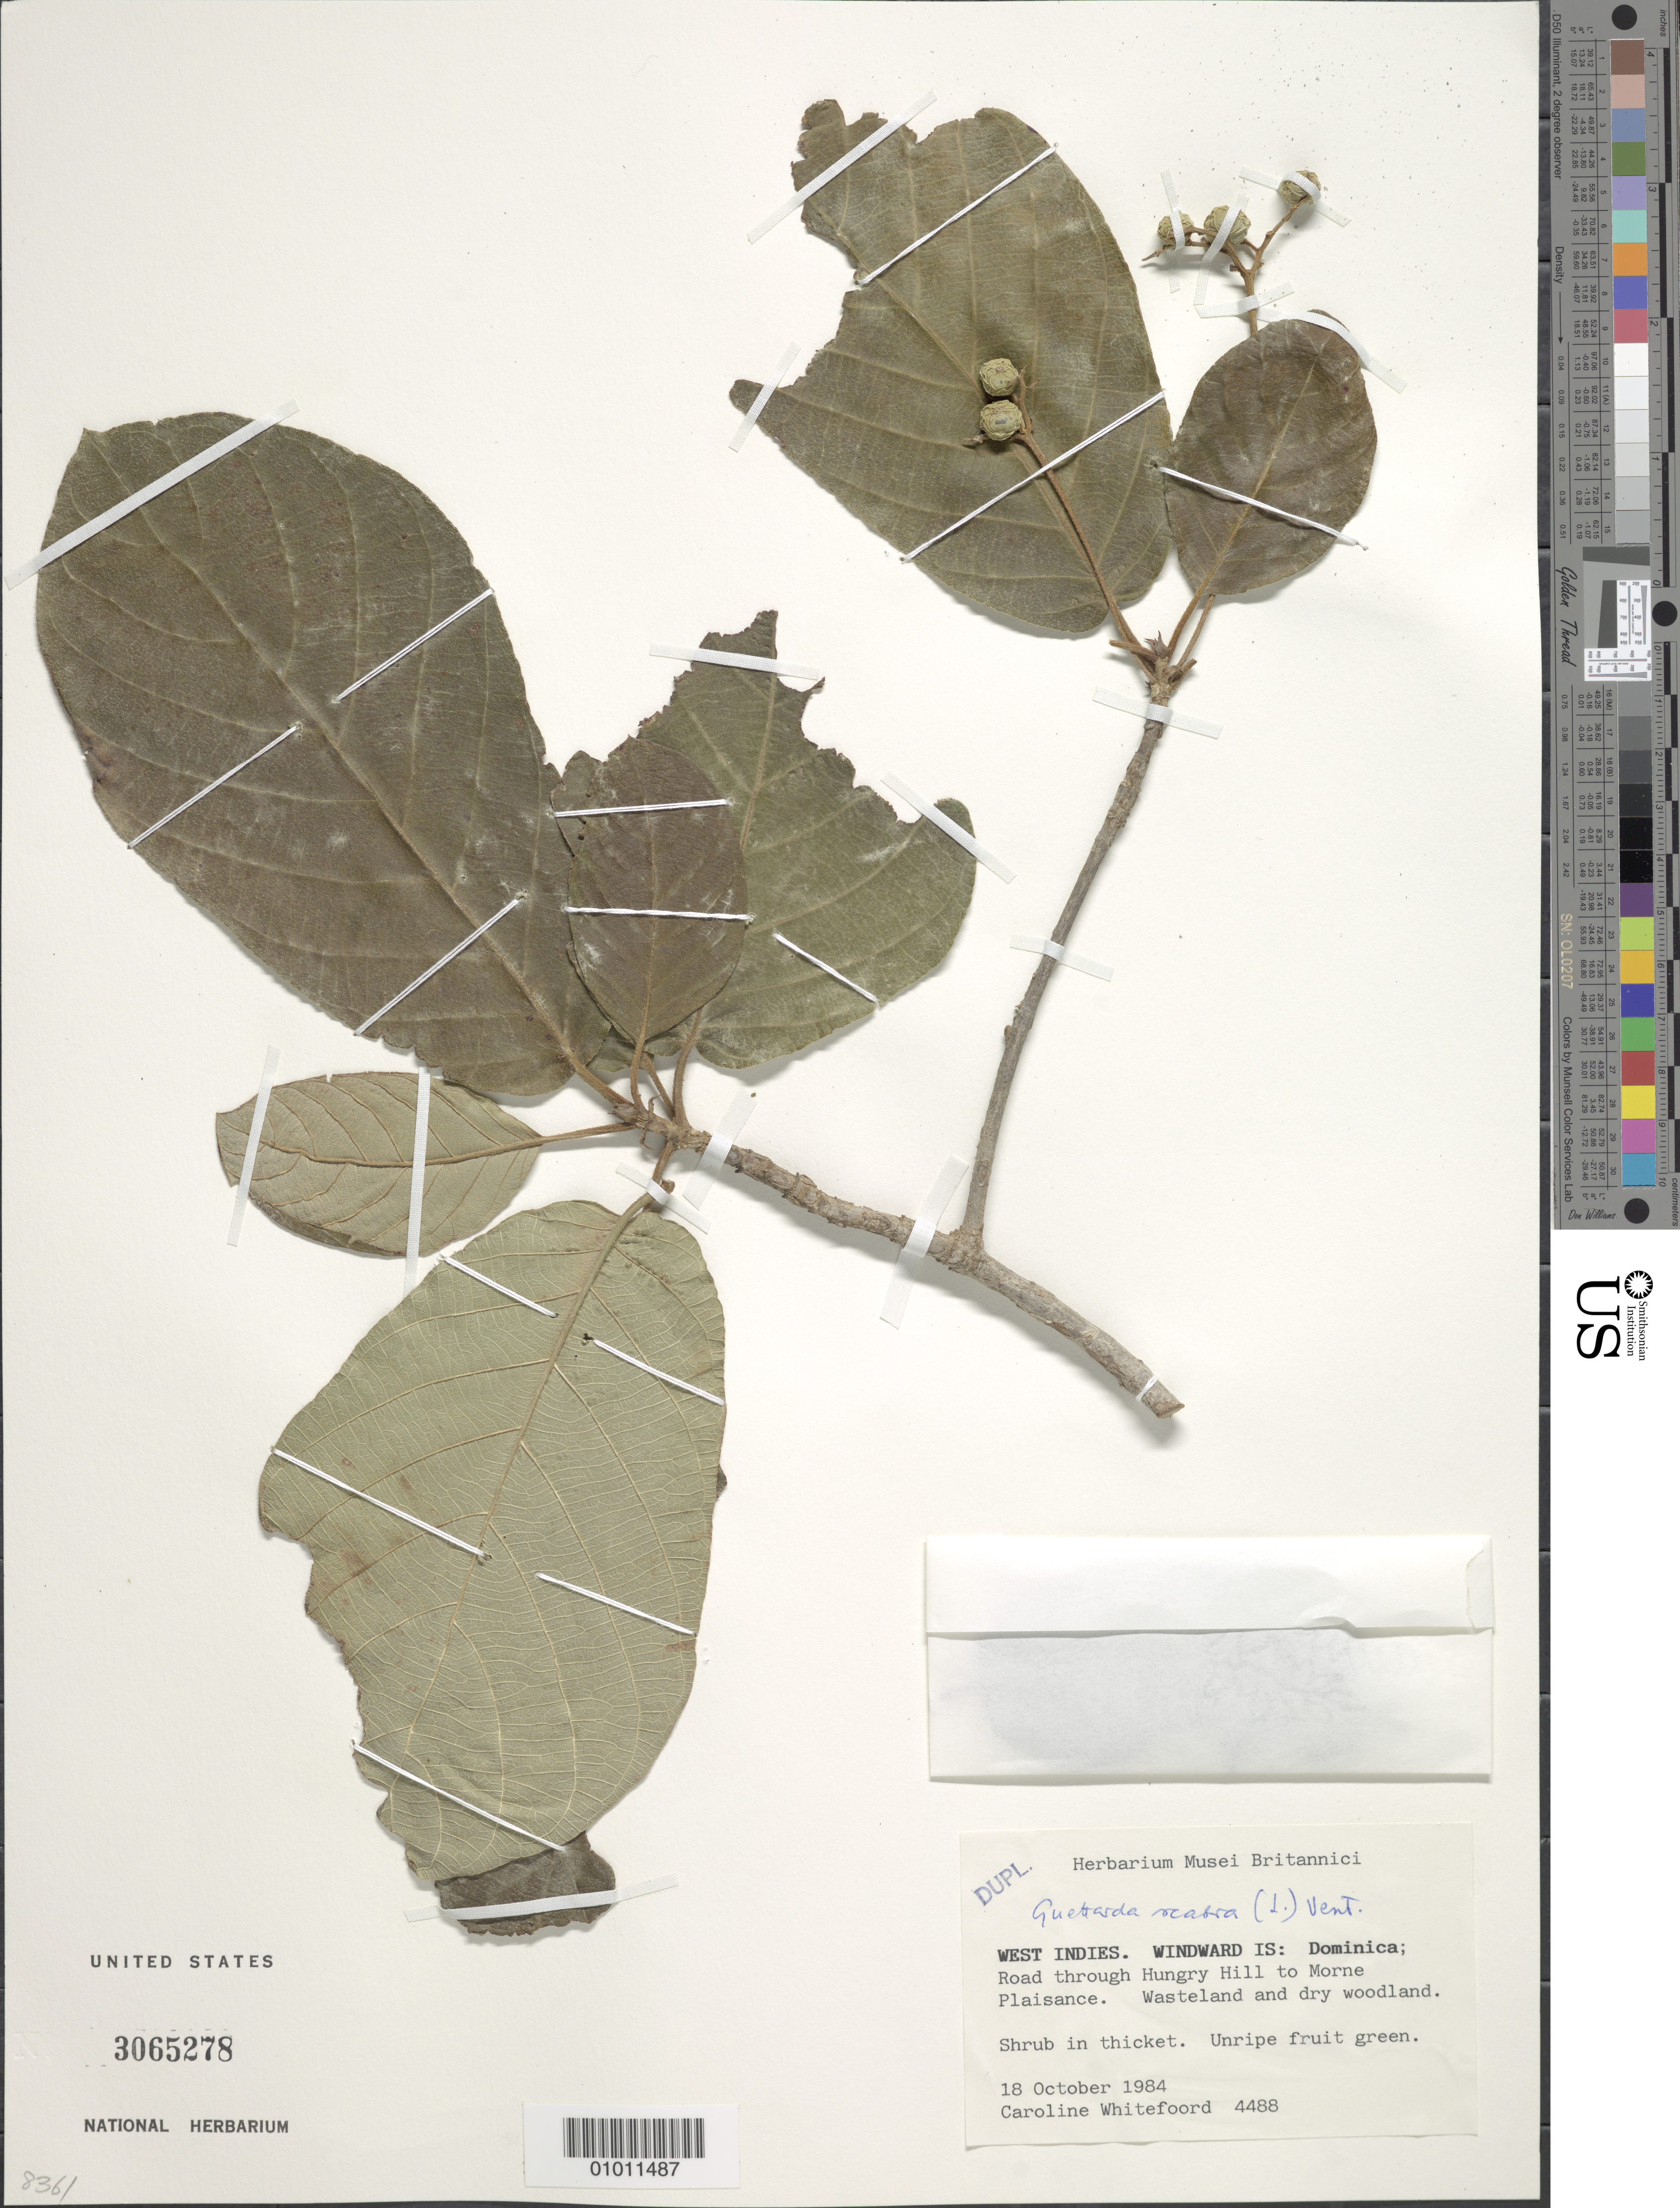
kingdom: Plantae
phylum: Tracheophyta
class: Magnoliopsida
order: Gentianales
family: Rubiaceae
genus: Guettarda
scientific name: Guettarda scabra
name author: (L.) Vent.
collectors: C. Whitefoord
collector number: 4488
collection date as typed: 18 Oct 1984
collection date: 1984-10-18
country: Dominica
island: Dominica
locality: Road through Hungry Hill to Morne Plaisance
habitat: Wasteland and dry woodland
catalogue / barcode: US 3065278